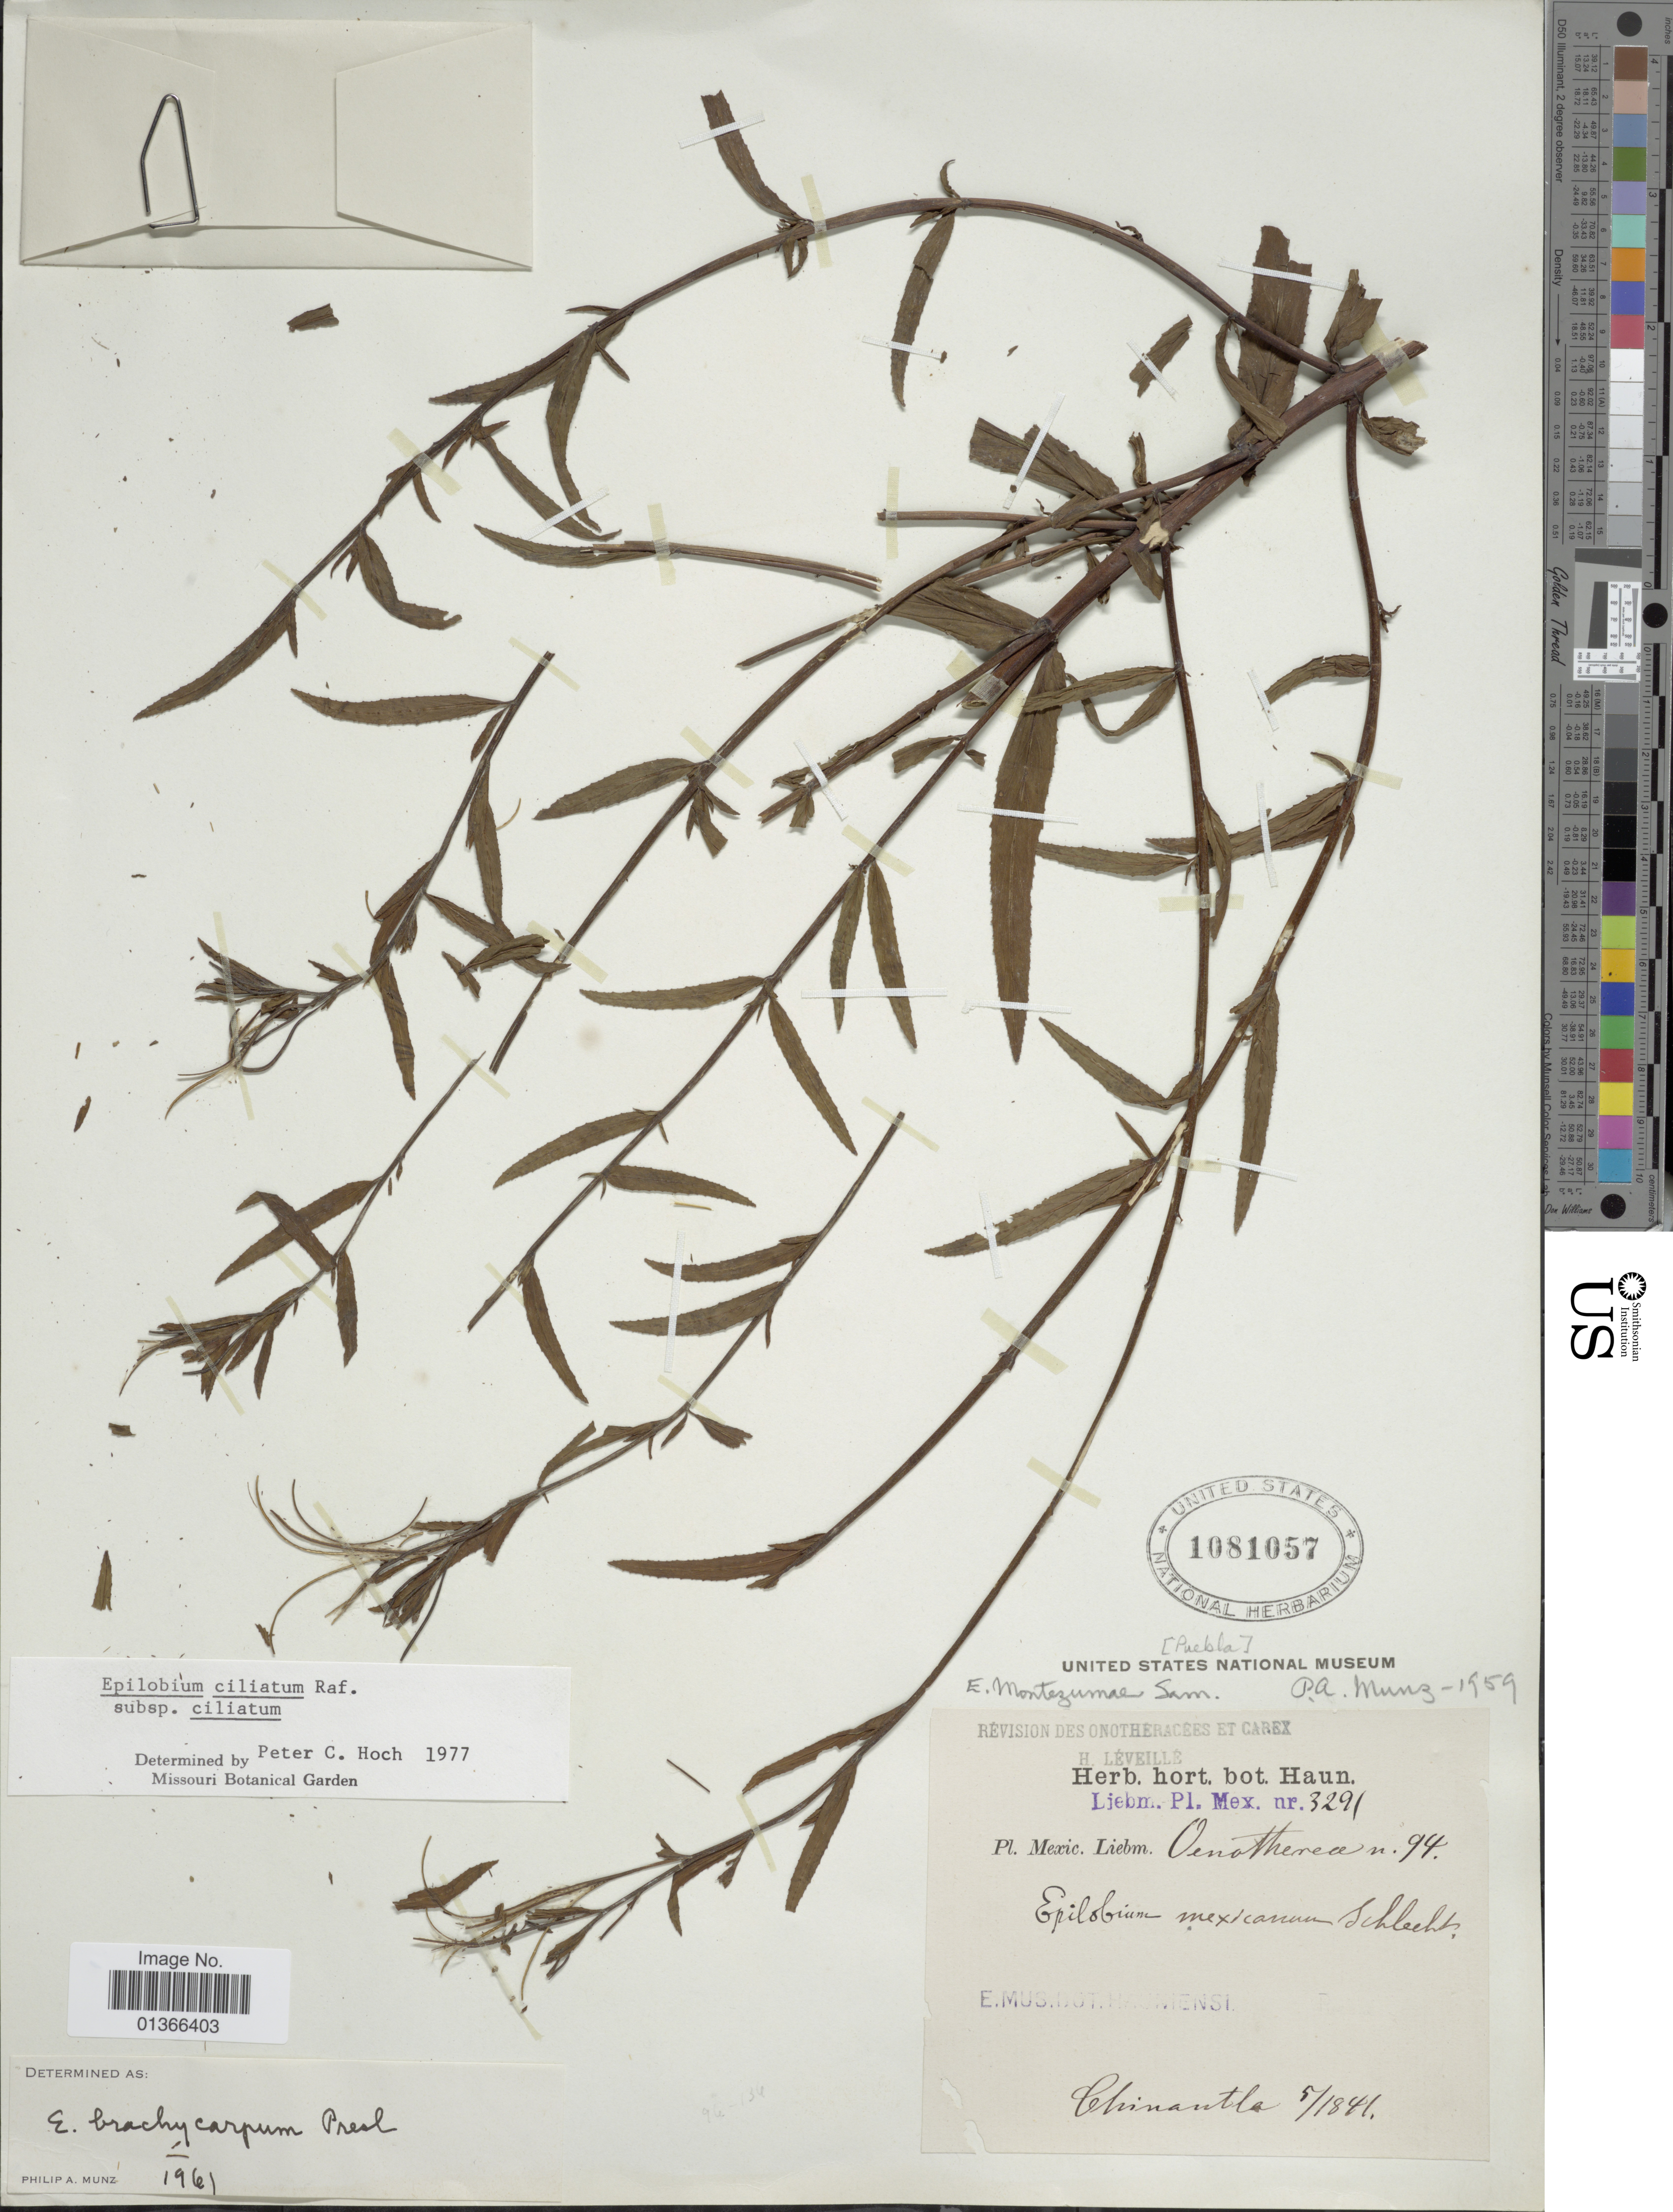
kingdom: Plantae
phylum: Tracheophyta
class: Magnoliopsida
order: Myrtales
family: Onagraceae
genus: Epilobium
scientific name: Epilobium ciliatum subsp. ciliatum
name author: Raf.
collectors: Liebmann, --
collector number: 3291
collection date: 1841-05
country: Mexico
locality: Chinantla.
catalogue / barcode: US 1081057